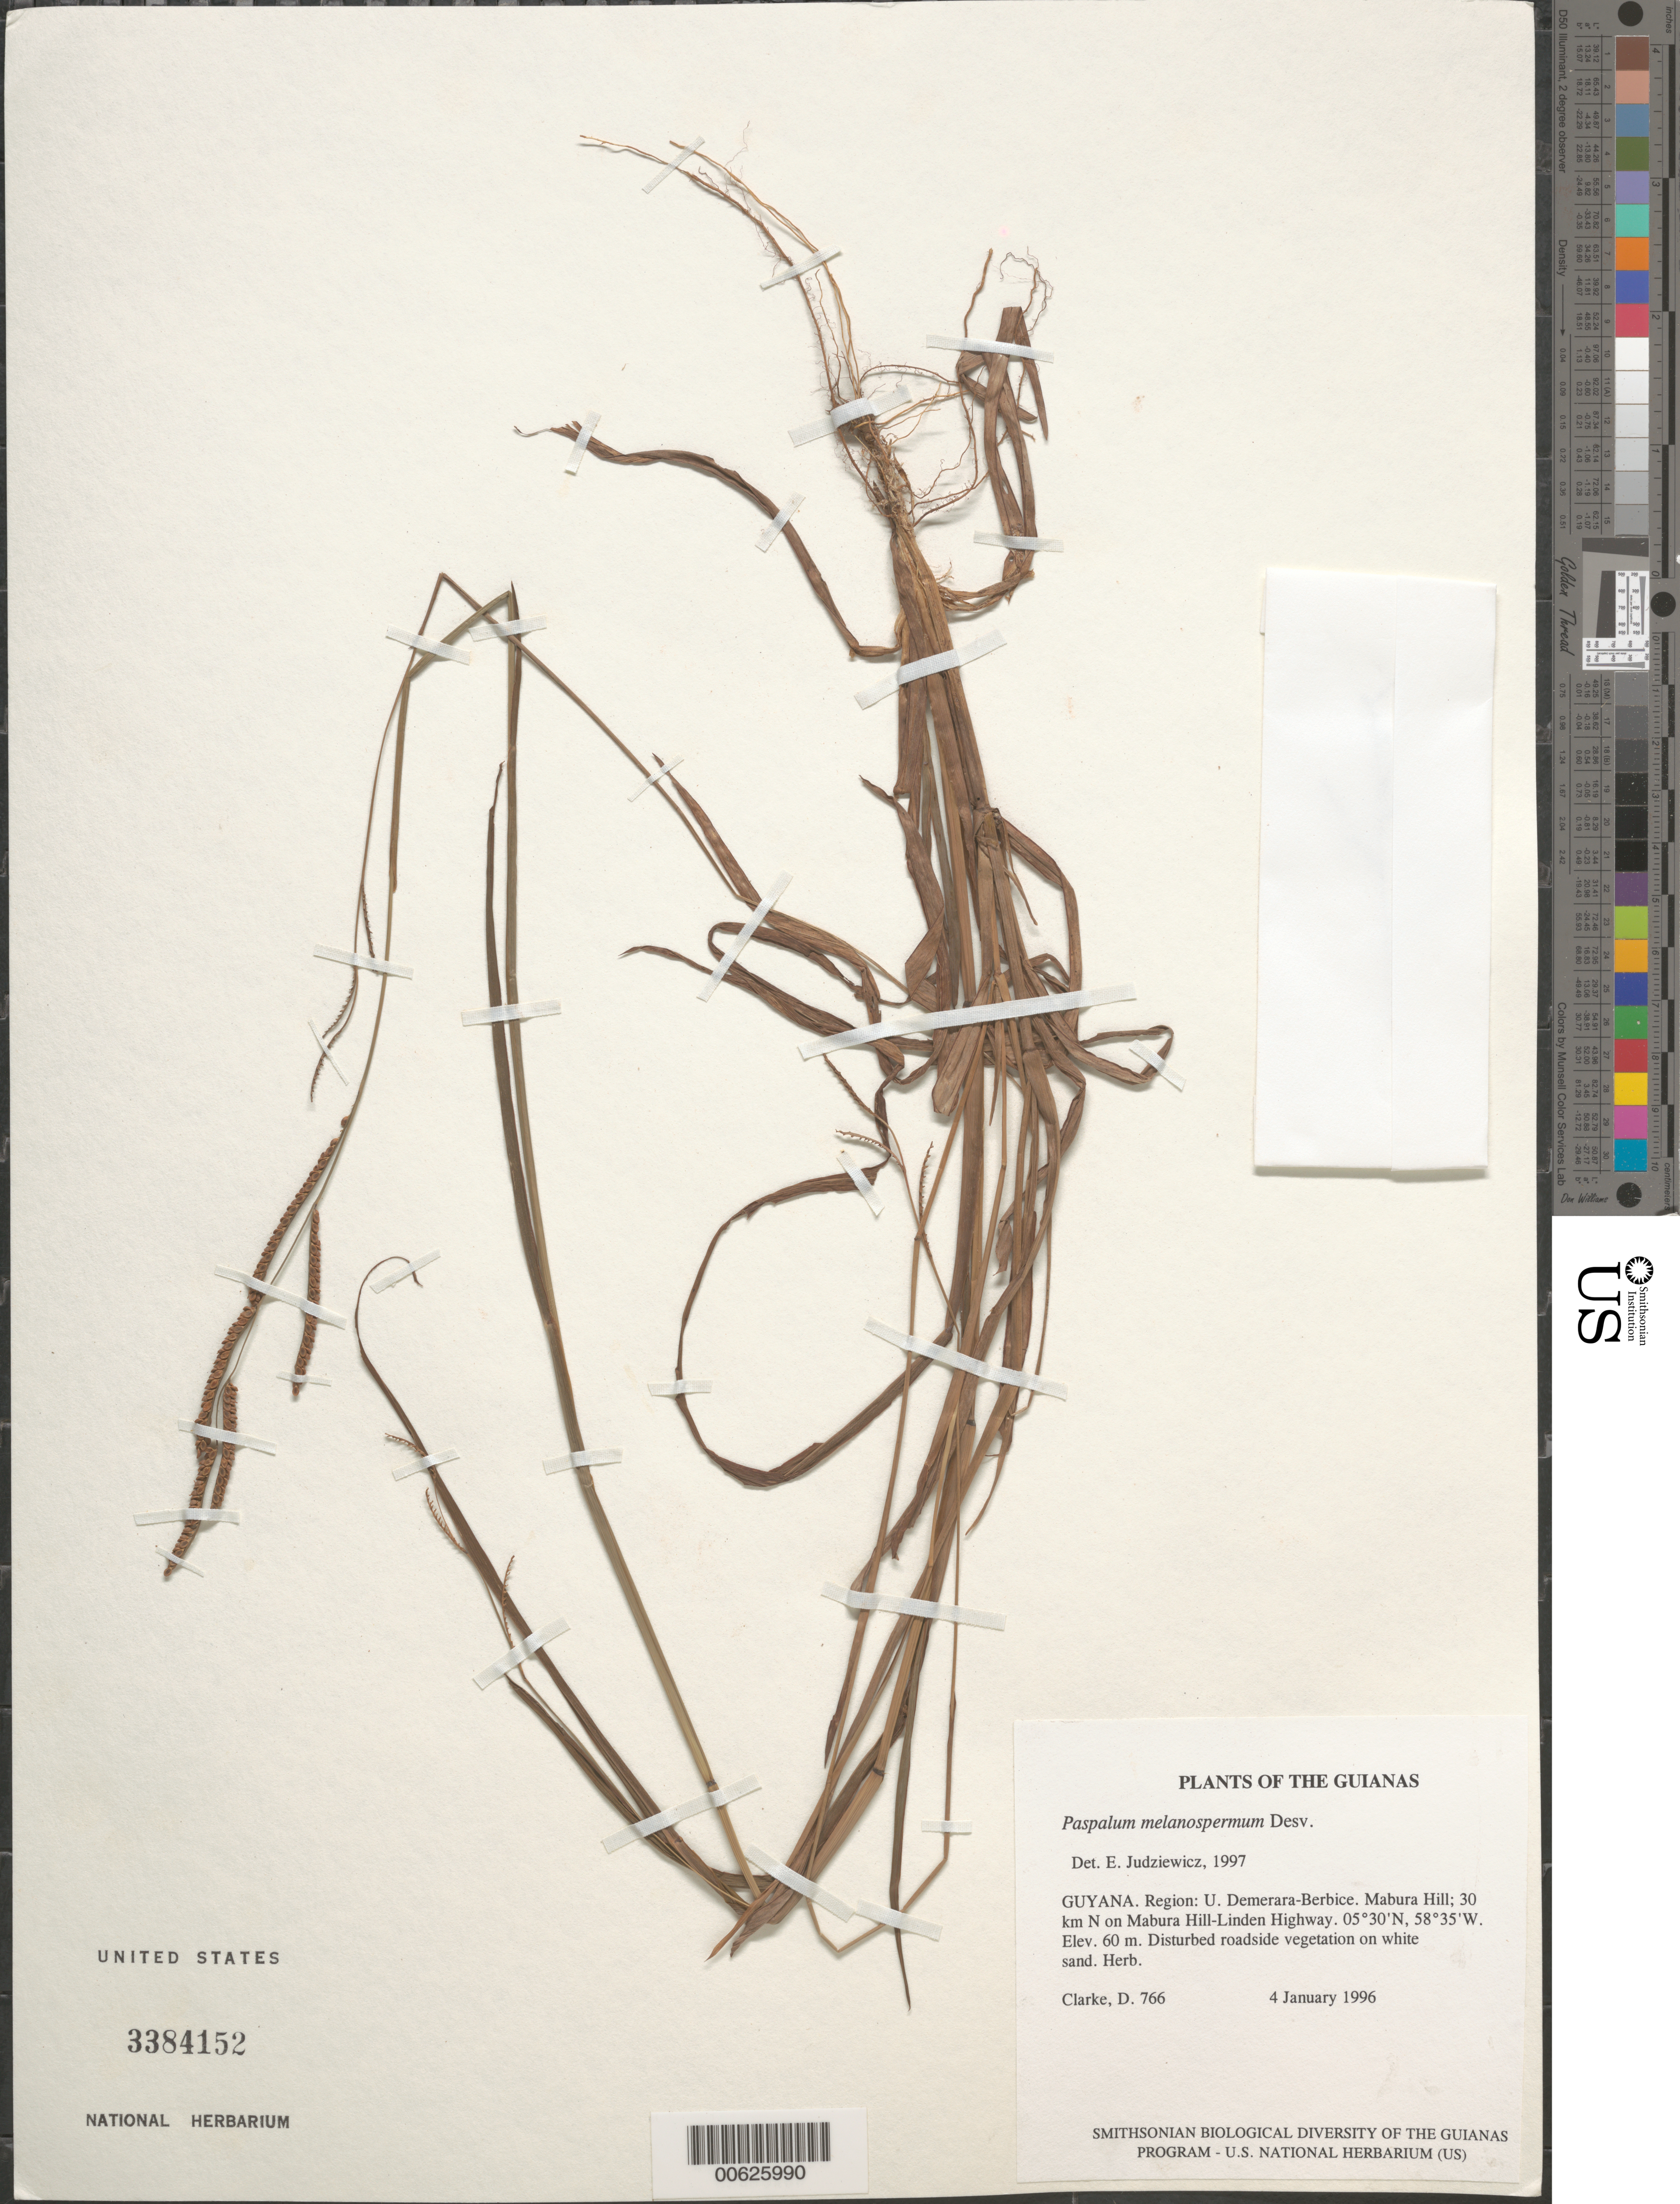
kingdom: Plantae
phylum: Tracheophyta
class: Liliopsida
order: Poales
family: Poaceae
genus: Paspalum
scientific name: Paspalum melanospermum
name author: Desv. ex Poir.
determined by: Judziewicz, E. J.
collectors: H. D. Clarke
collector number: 766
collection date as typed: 4 January 1996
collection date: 1996-01-04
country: Guyana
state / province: U. Demerara-Berbice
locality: Mabura Hill; 30 km N on Mabura Hill-Linden Highway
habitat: Disturbed roadside vegetation on white sand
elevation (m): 60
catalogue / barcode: US 3384152